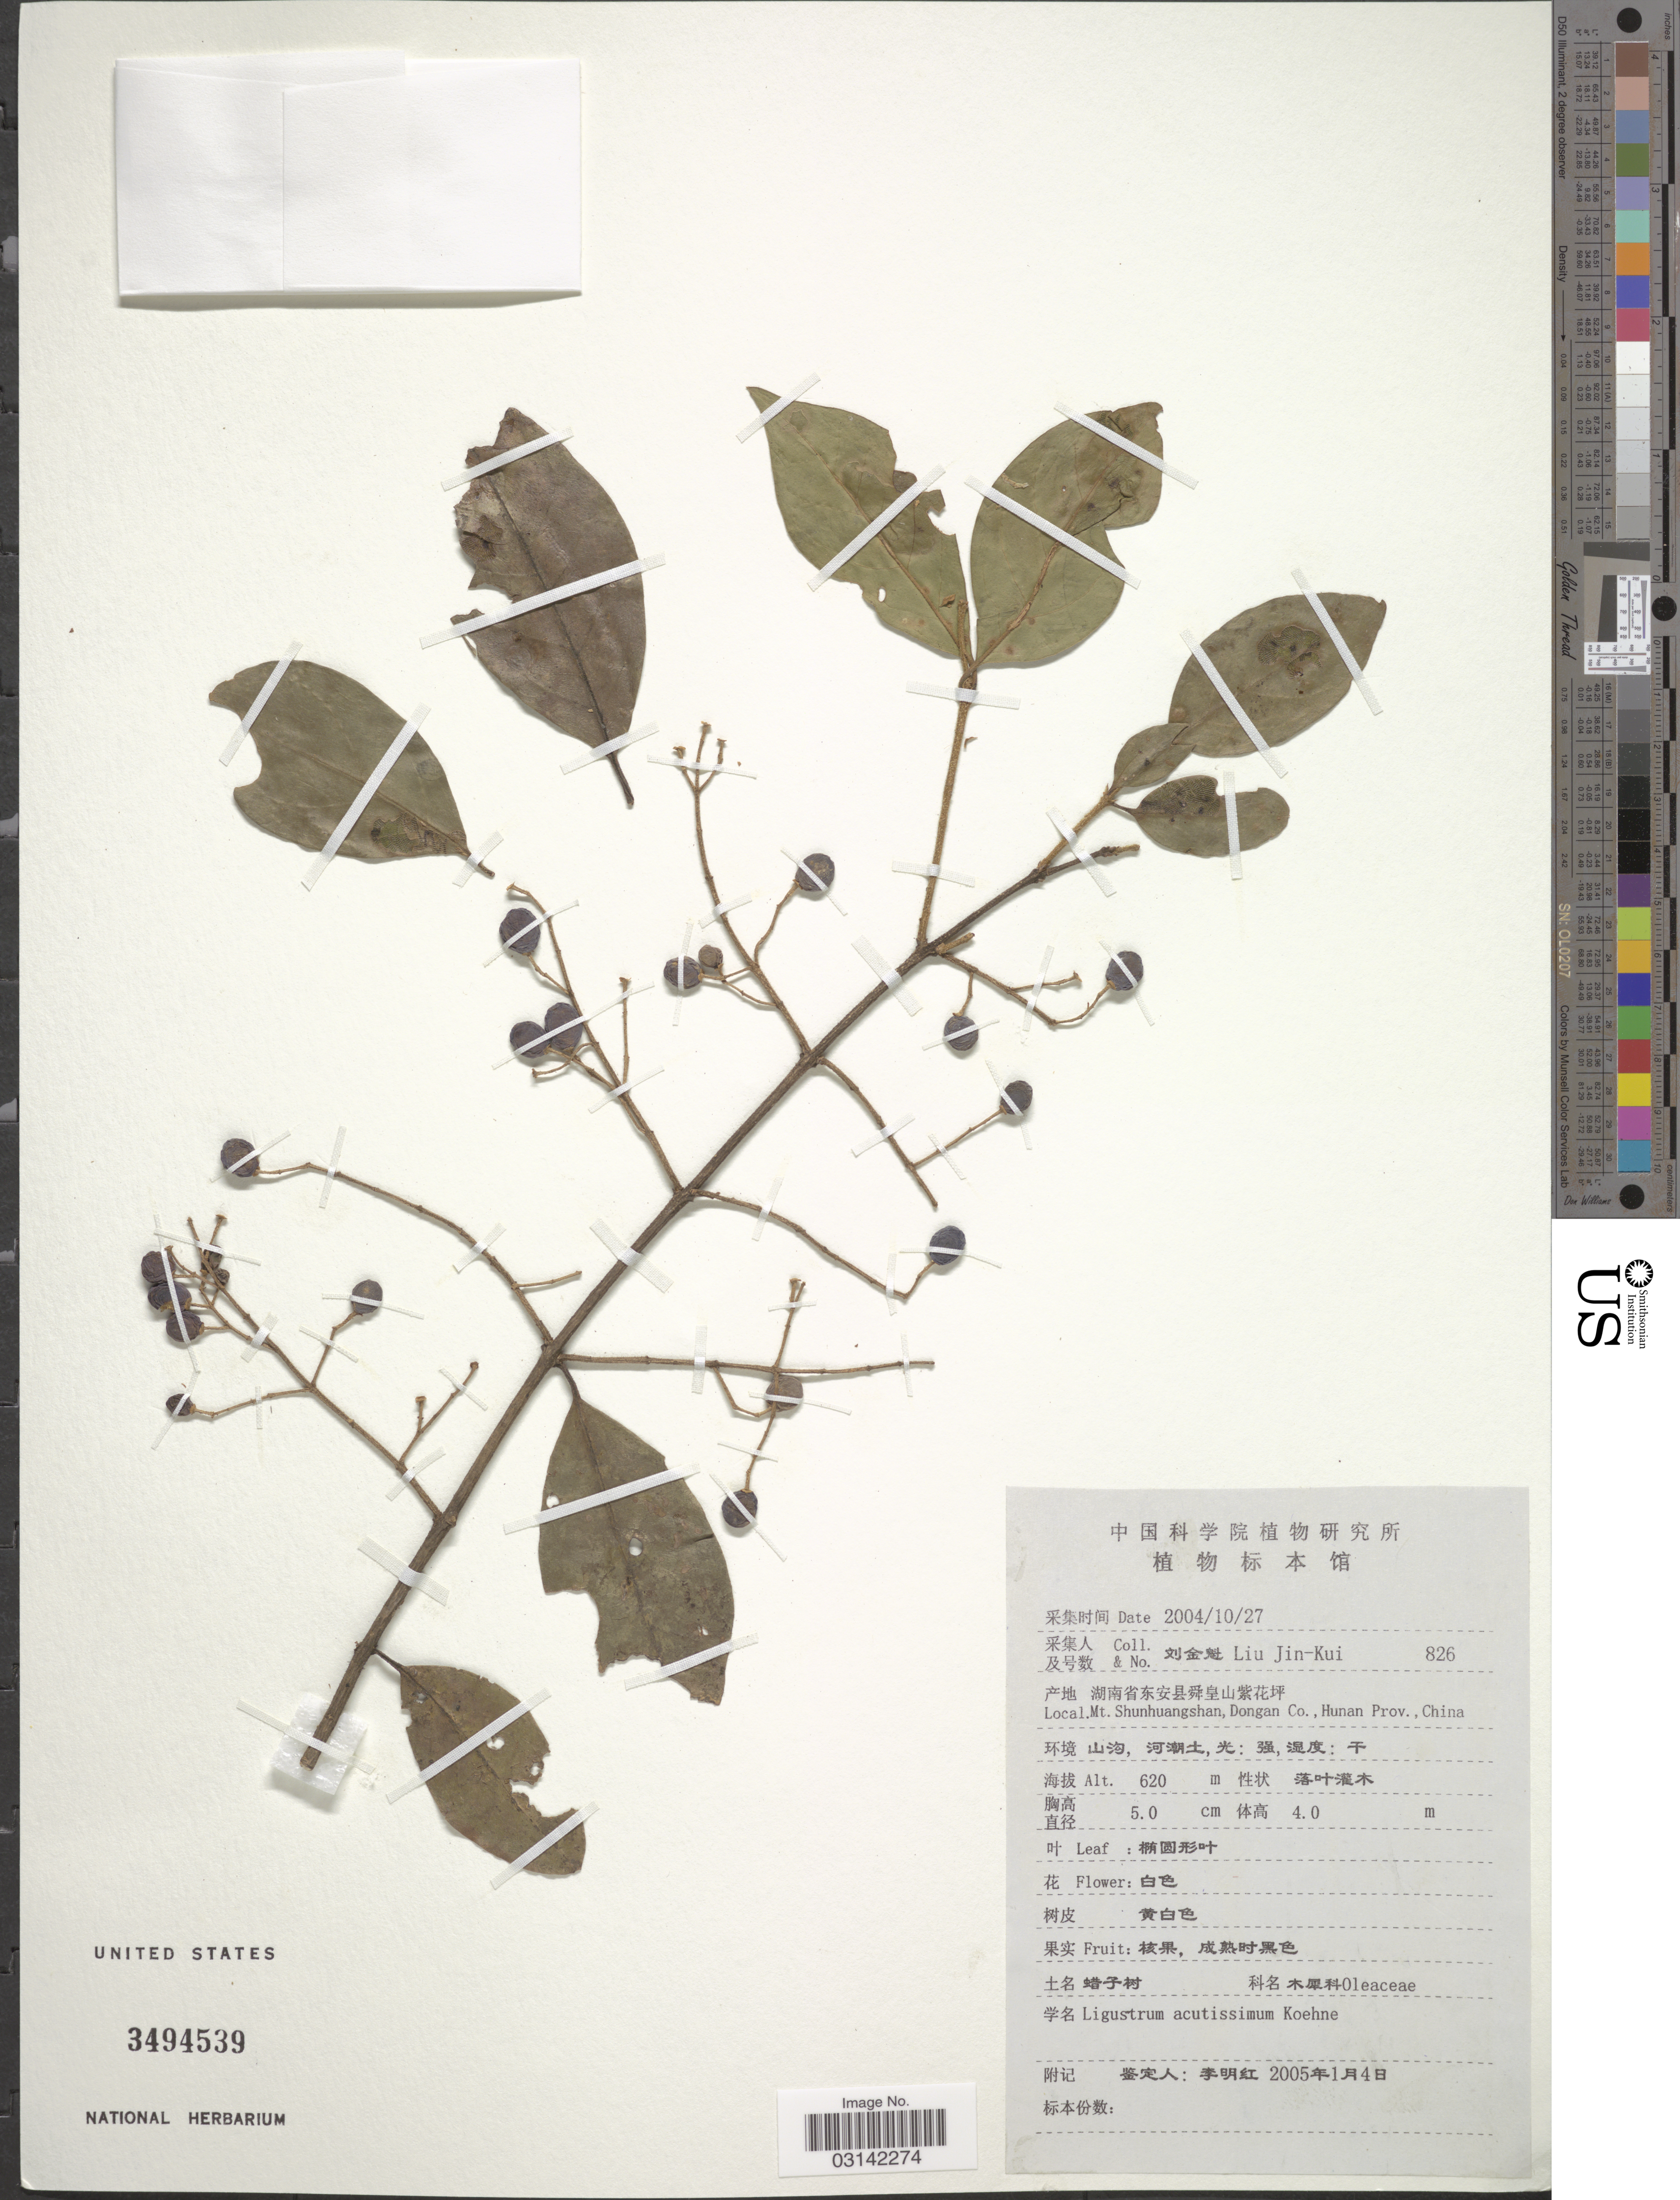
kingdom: Plantae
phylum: Tracheophyta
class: Magnoliopsida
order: Lamiales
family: Oleaceae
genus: Ligustrum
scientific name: Ligustrum acutissimum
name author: Koehne in Urb. & Graebner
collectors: Liu Jin-Kui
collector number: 826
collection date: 2004-10-27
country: China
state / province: Yunnan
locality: Mt. Shunhuangshan, Dongan Co.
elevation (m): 620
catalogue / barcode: US 3494539